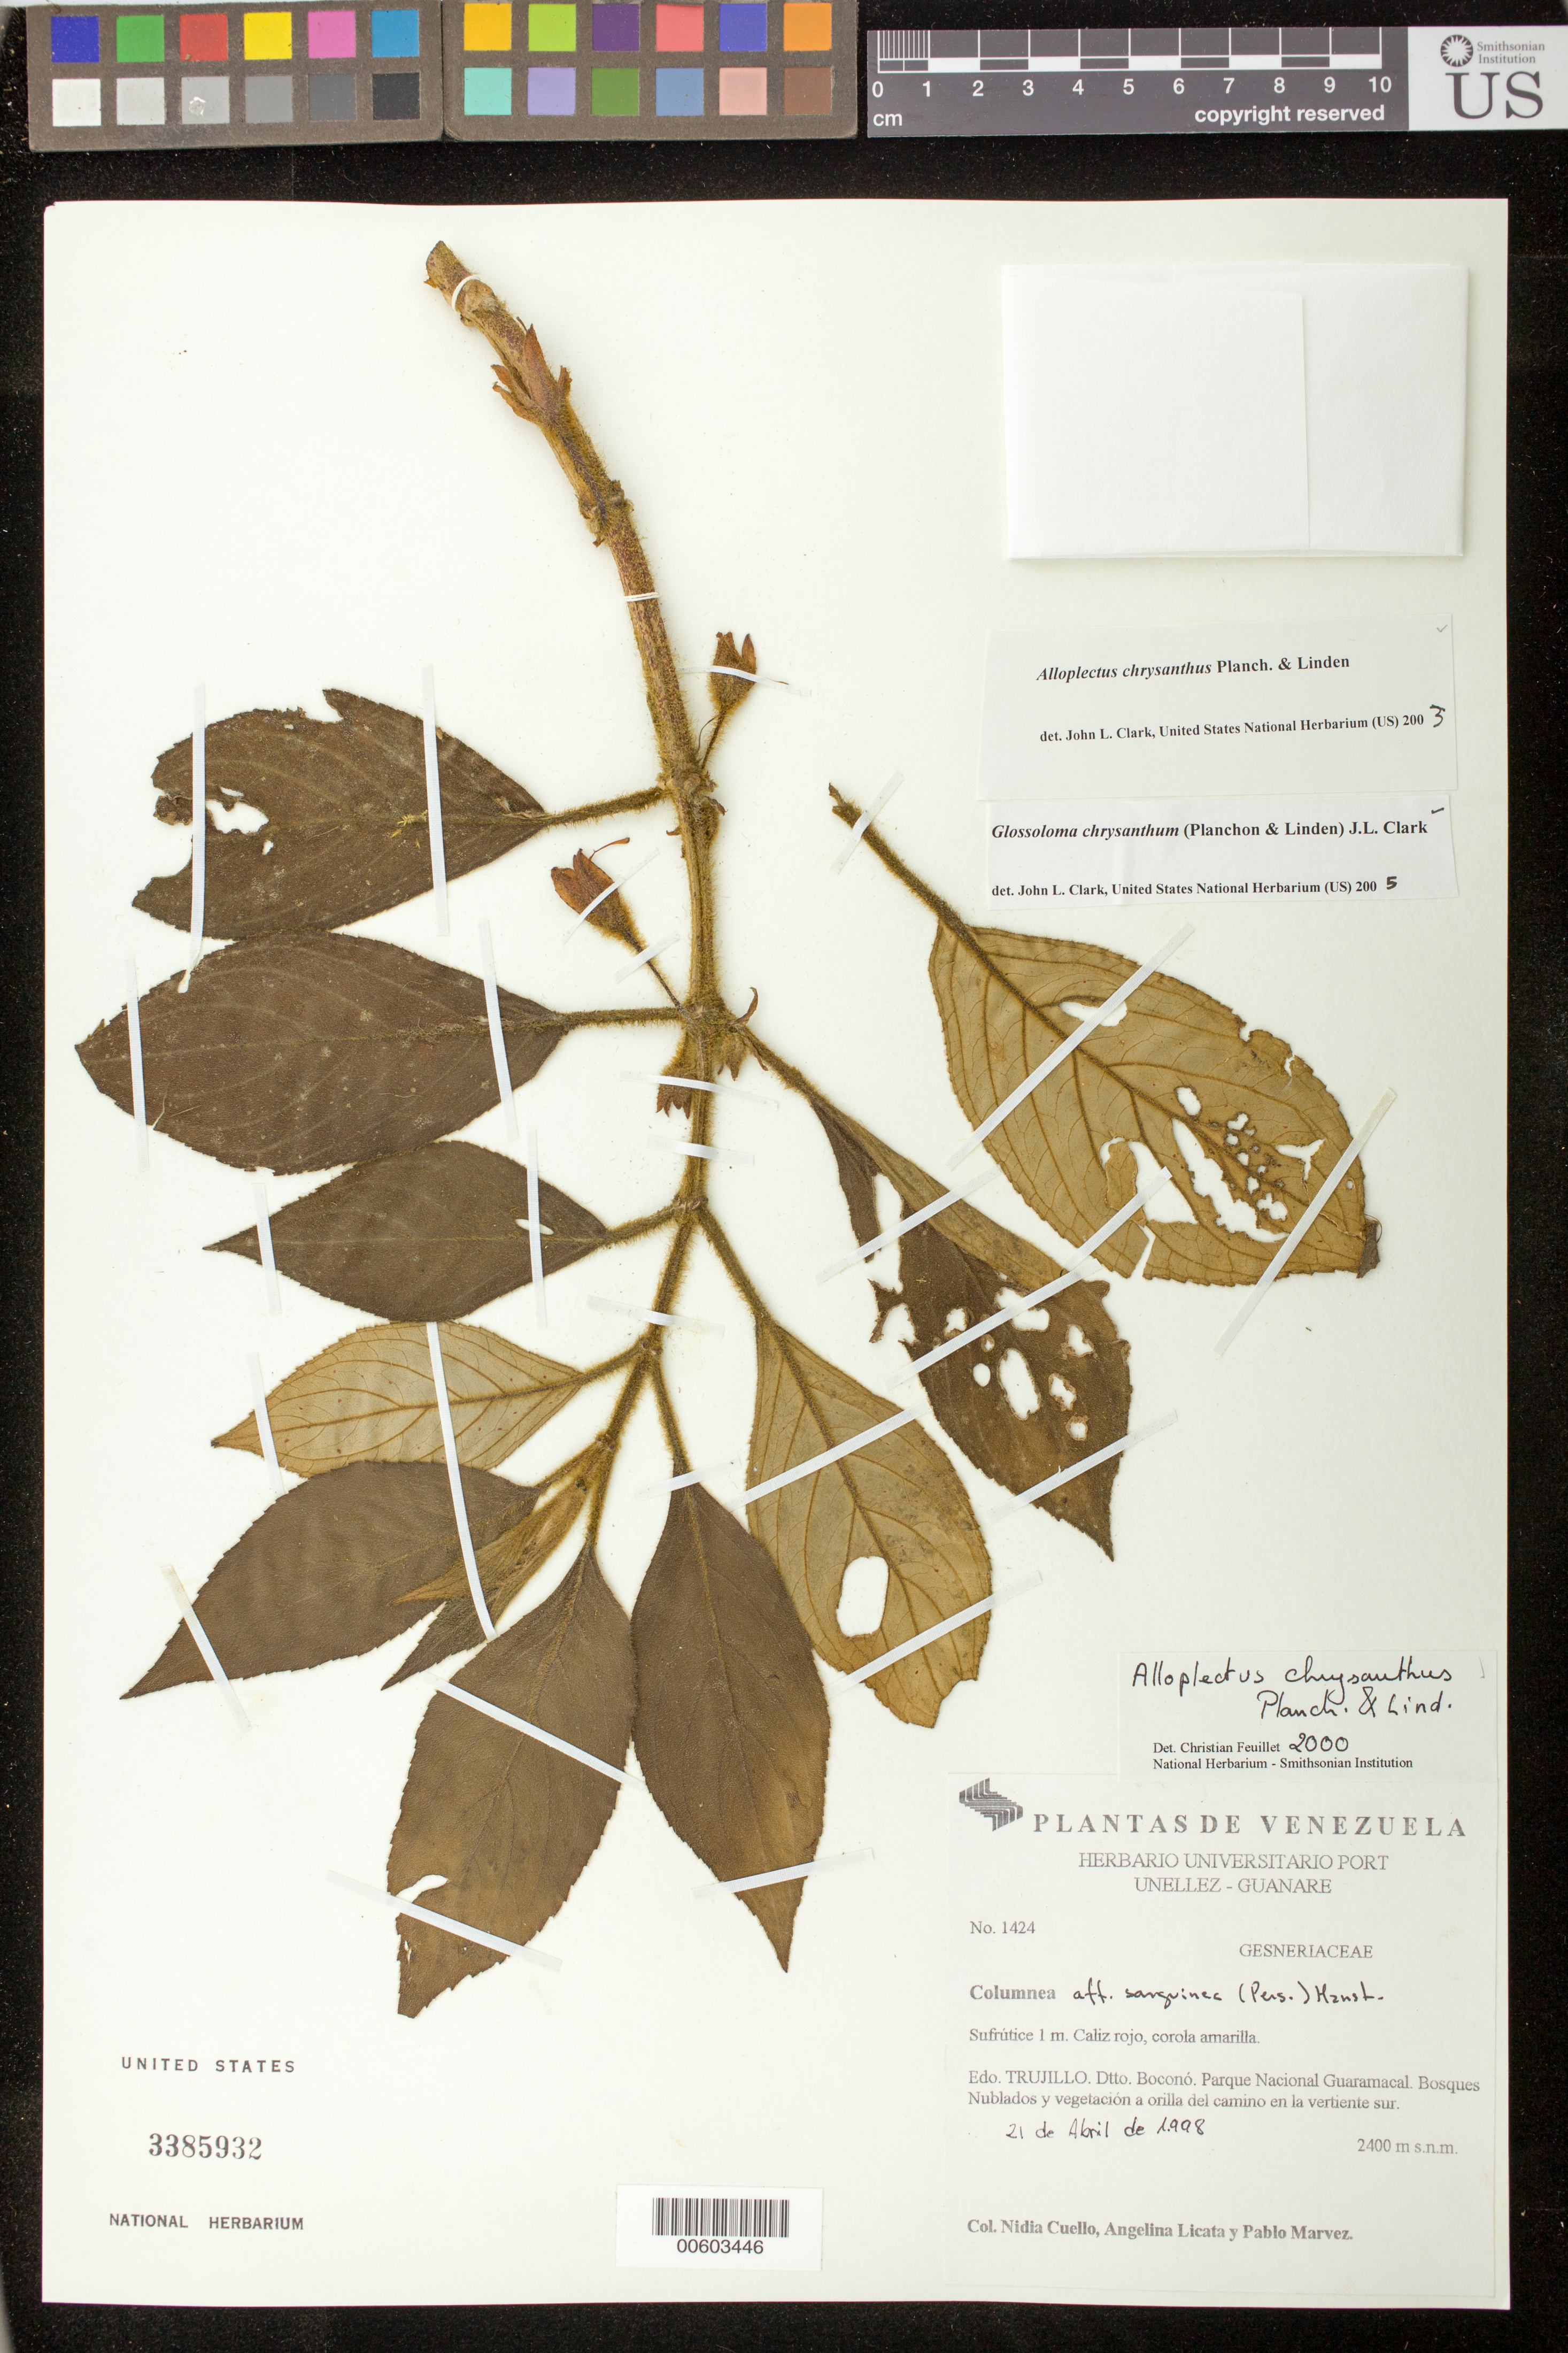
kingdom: Plantae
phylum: Tracheophyta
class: Magnoliopsida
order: Lamiales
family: Gesneriaceae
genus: Glossoloma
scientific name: Glossoloma chrysanthum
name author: (Planch. & Linden) J.L. Clark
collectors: N. L. Cuello, A. Licata & P. Marvez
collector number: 1424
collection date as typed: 21 Apr 1998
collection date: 1998-04-21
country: Venezuela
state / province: Trujillo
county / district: Boconó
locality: Parque Nacional Guaramacal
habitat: Bosques nublados y vegetación a orilla del camino en la vertiente sur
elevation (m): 2400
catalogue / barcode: US 3385932